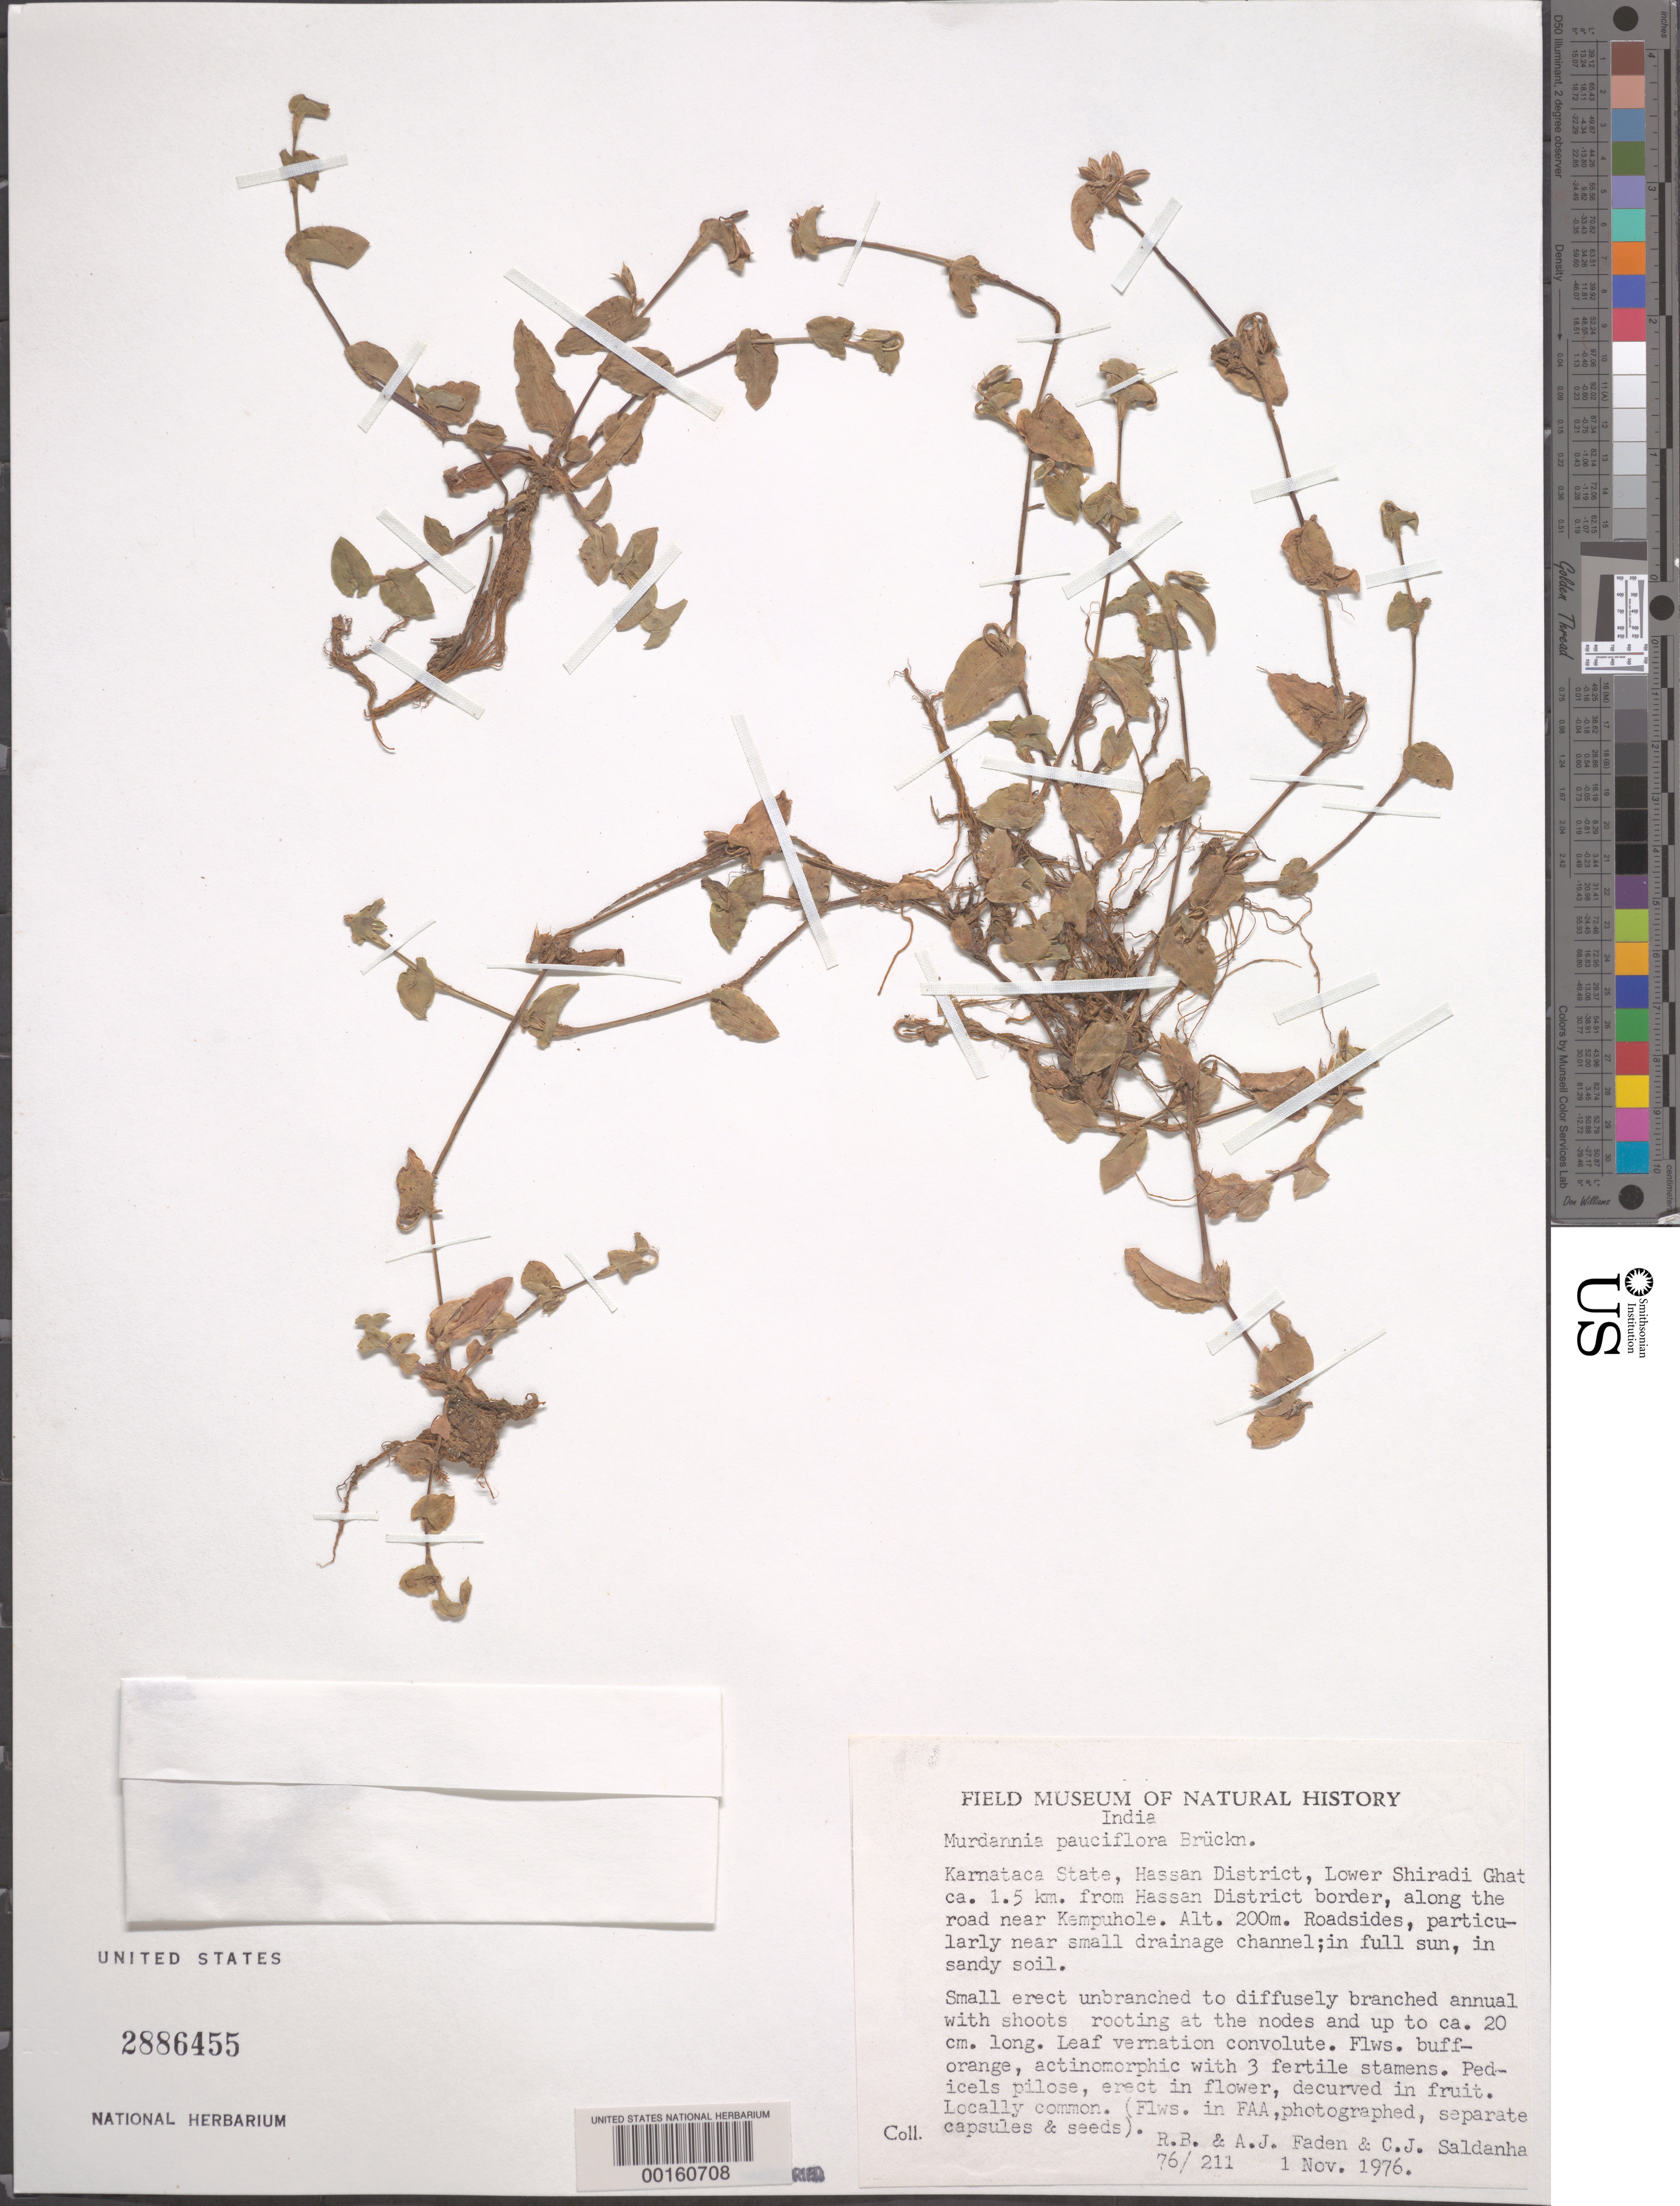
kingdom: Plantae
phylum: Tracheophyta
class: Liliopsida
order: Commelinales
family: Commelinaceae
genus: Murdannia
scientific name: Murdannia pauciflora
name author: (G. Brückn.) G. Brückn.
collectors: R. B. Faden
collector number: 76/211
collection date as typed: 01 Nov 1976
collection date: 1976-11-01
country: India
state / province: Karnataka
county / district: Hassan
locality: Lower shiradi ghat, mysore state [mysore state = karnataka.]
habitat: Sandy, moist soil in full sun, roadsides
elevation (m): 200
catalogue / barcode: US 2886455